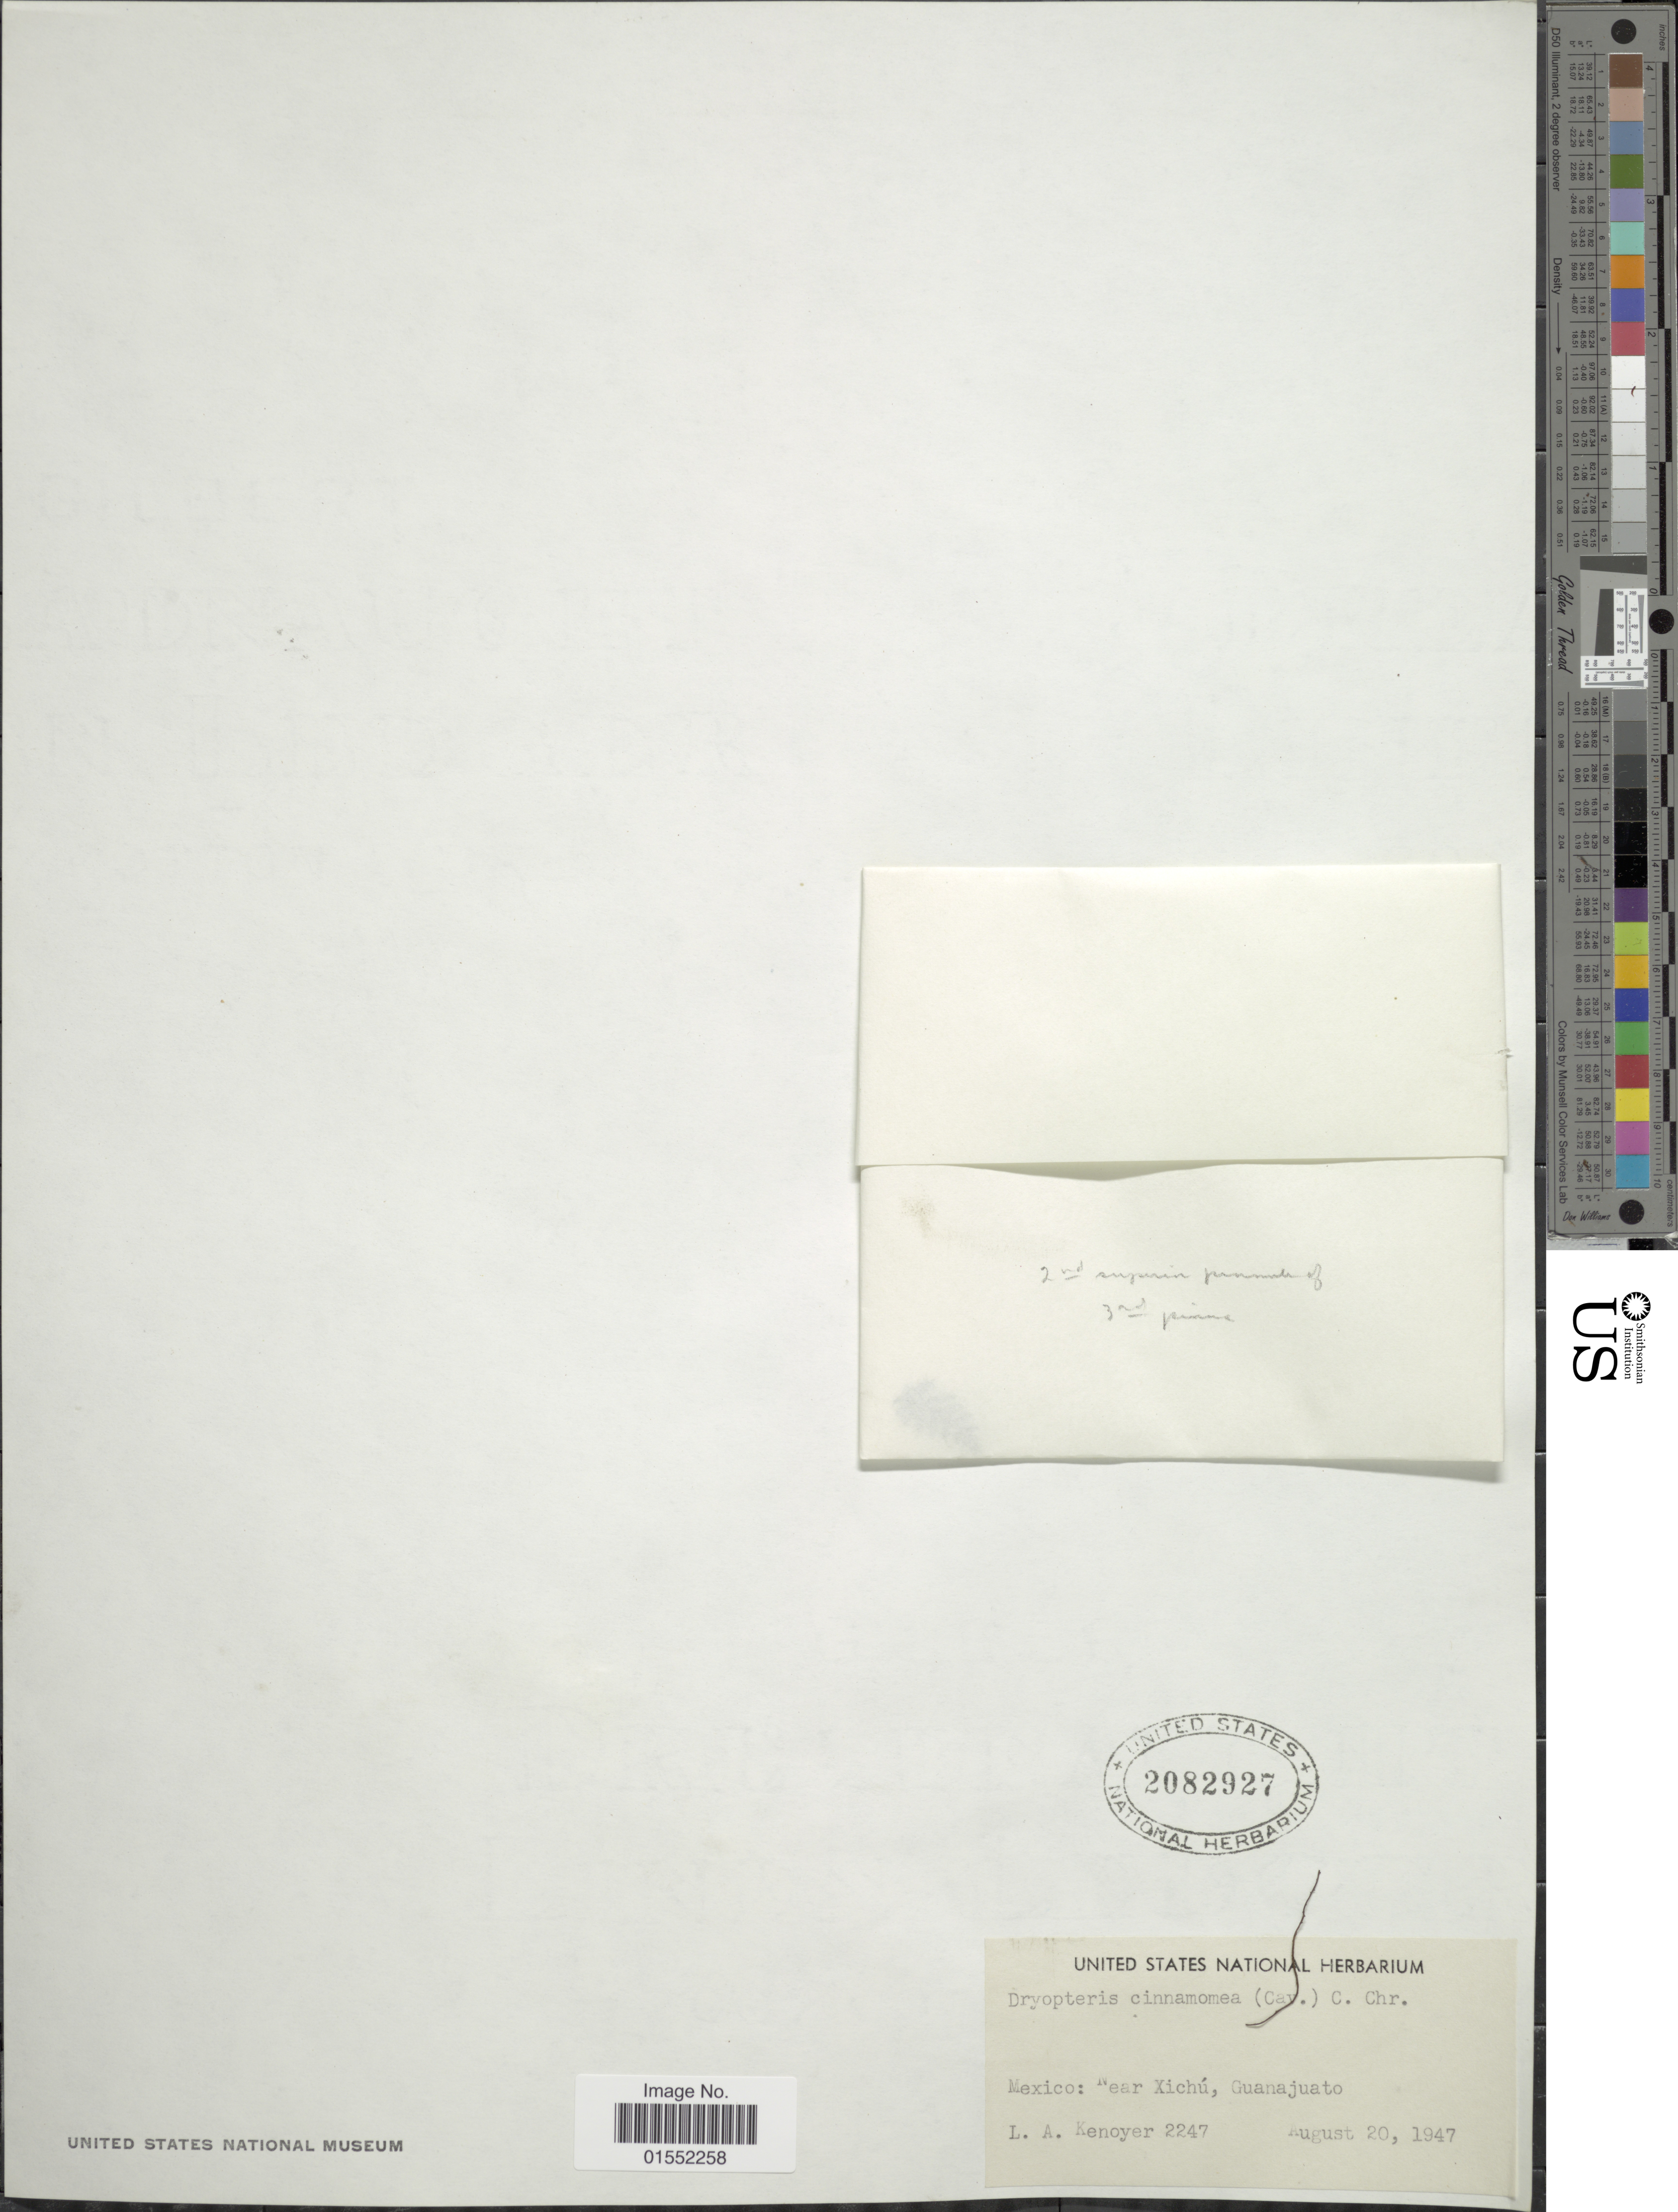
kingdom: Plantae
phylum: Tracheophyta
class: Polypodiopsida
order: Polypodiales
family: Dryopteridaceae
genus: Dryopteris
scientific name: Dryopteris cinnamomea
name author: (Cav.) C. Chr.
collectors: L. A. Kenoyer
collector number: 2247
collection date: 1947-08-20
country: Mexico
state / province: Guanajuato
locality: Near Xichú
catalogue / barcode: US 2082927